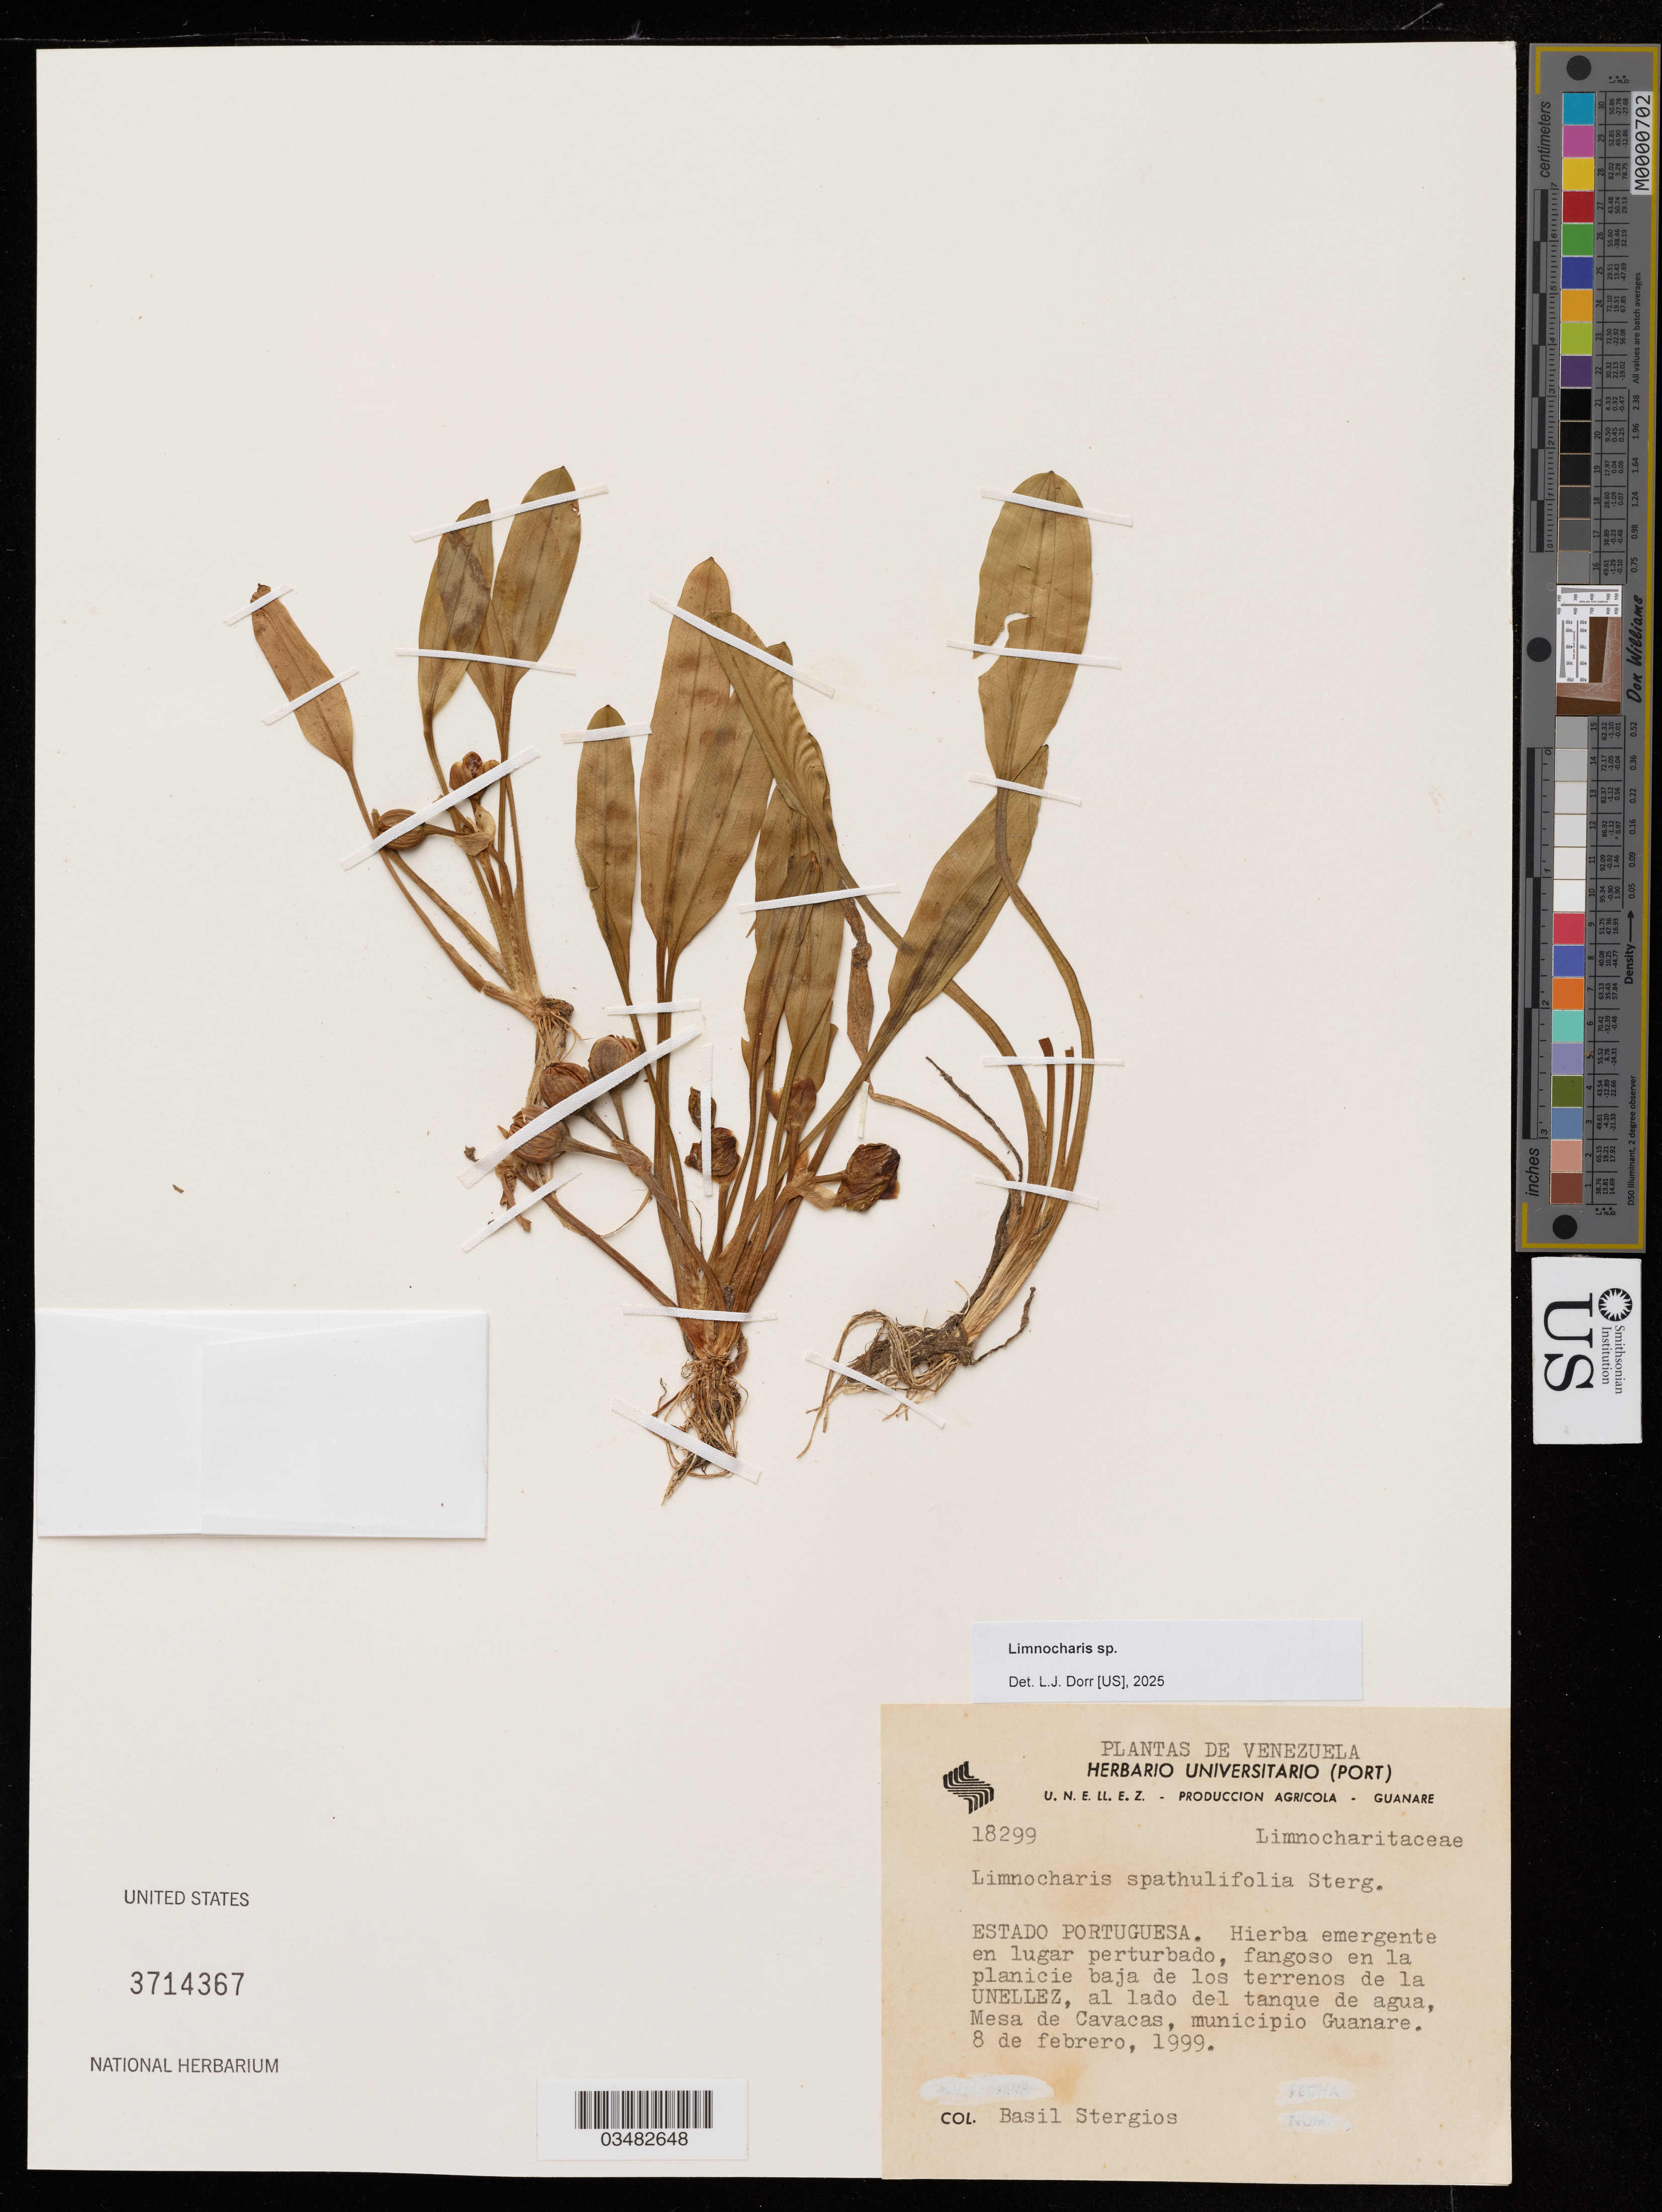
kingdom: Plantae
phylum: Tracheophyta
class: Liliopsida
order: Alismatales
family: Alismataceae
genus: Limnocharis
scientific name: Limnocharis sp.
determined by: Dorr, Laurence J., Curator (BOT), Smithsonian Institution - National Museum of Natural History (UNITED STATES)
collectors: B. G. Stergios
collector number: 18299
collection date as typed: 8 de febrero, 1999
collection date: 1999-02-08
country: Venezuela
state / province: Portuguesa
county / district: Guanare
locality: Mesa de Cavacas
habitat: en lugar perturbado, fangoso en la planicie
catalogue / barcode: US 3714367